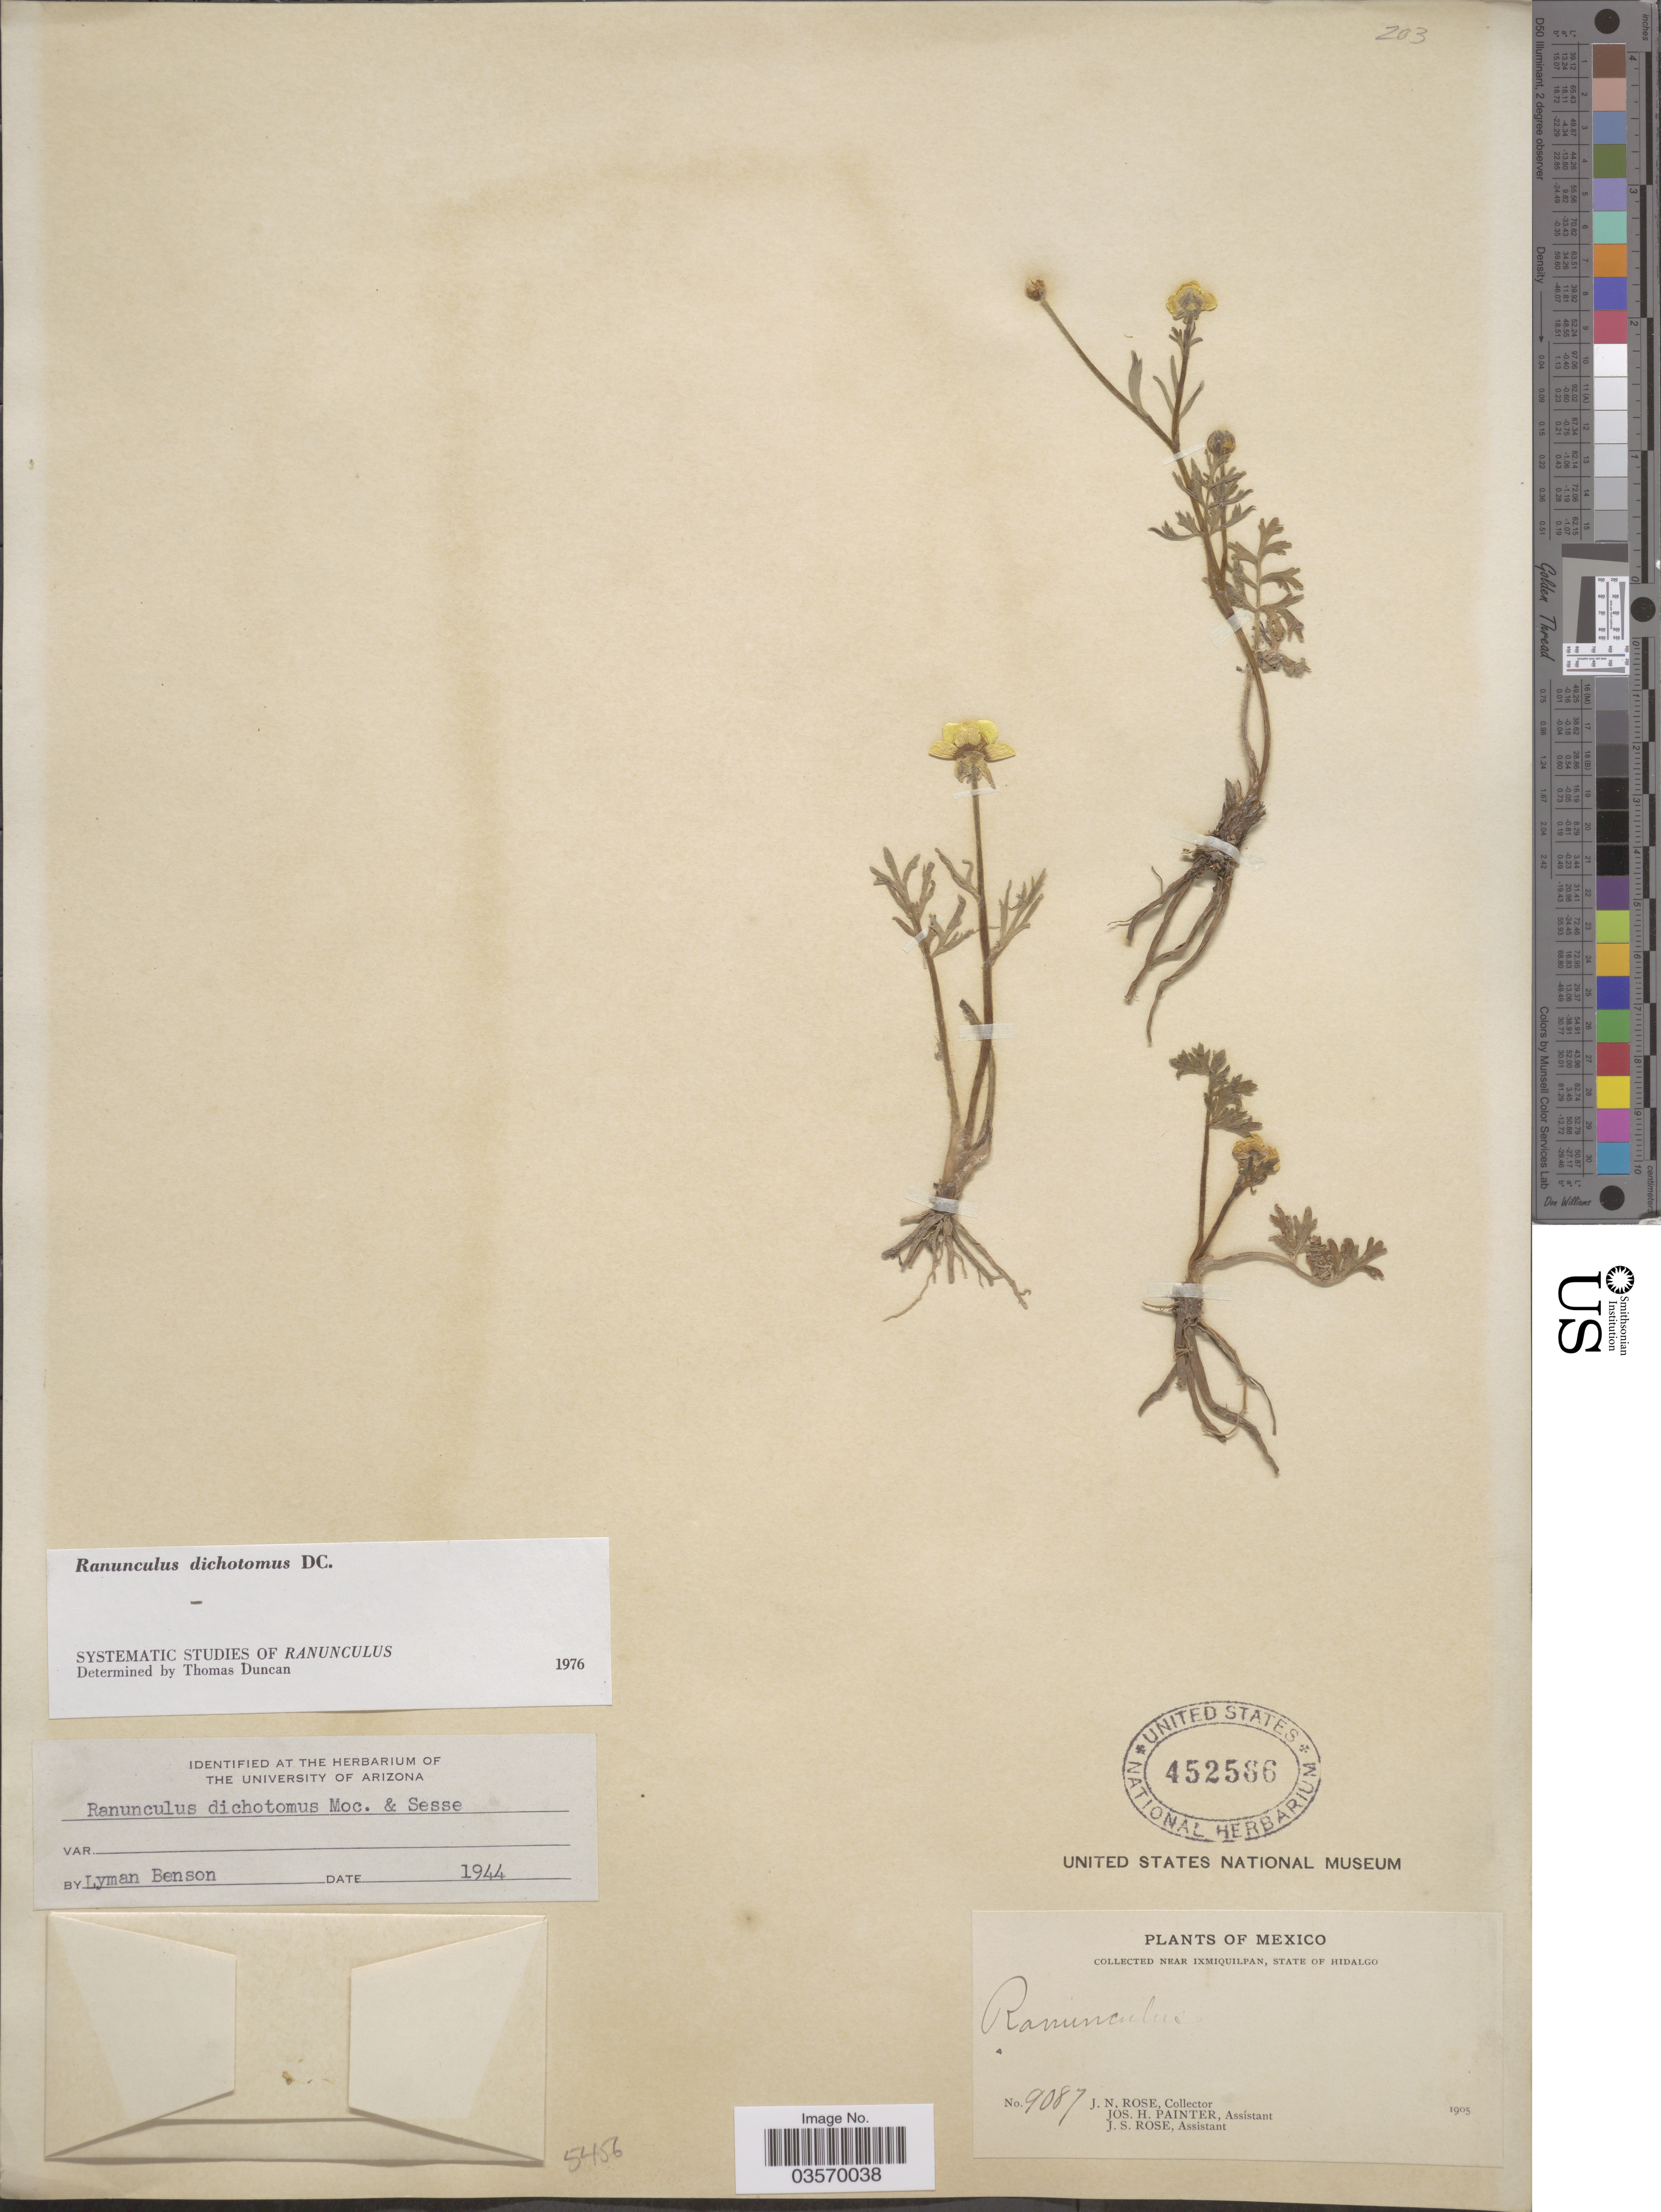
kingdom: Plantae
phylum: Tracheophyta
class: Magnoliopsida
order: Ranunculales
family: Ranunculaceae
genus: Ranunculus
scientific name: Ranunculus dichotomus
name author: Moc. & Sessé ex DC.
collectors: J. N. Rose, J. H. Painter & J. S. Rose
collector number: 9087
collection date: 1905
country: Mexico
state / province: Hidalgo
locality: Near Ixmiquilpan.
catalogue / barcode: US 452566